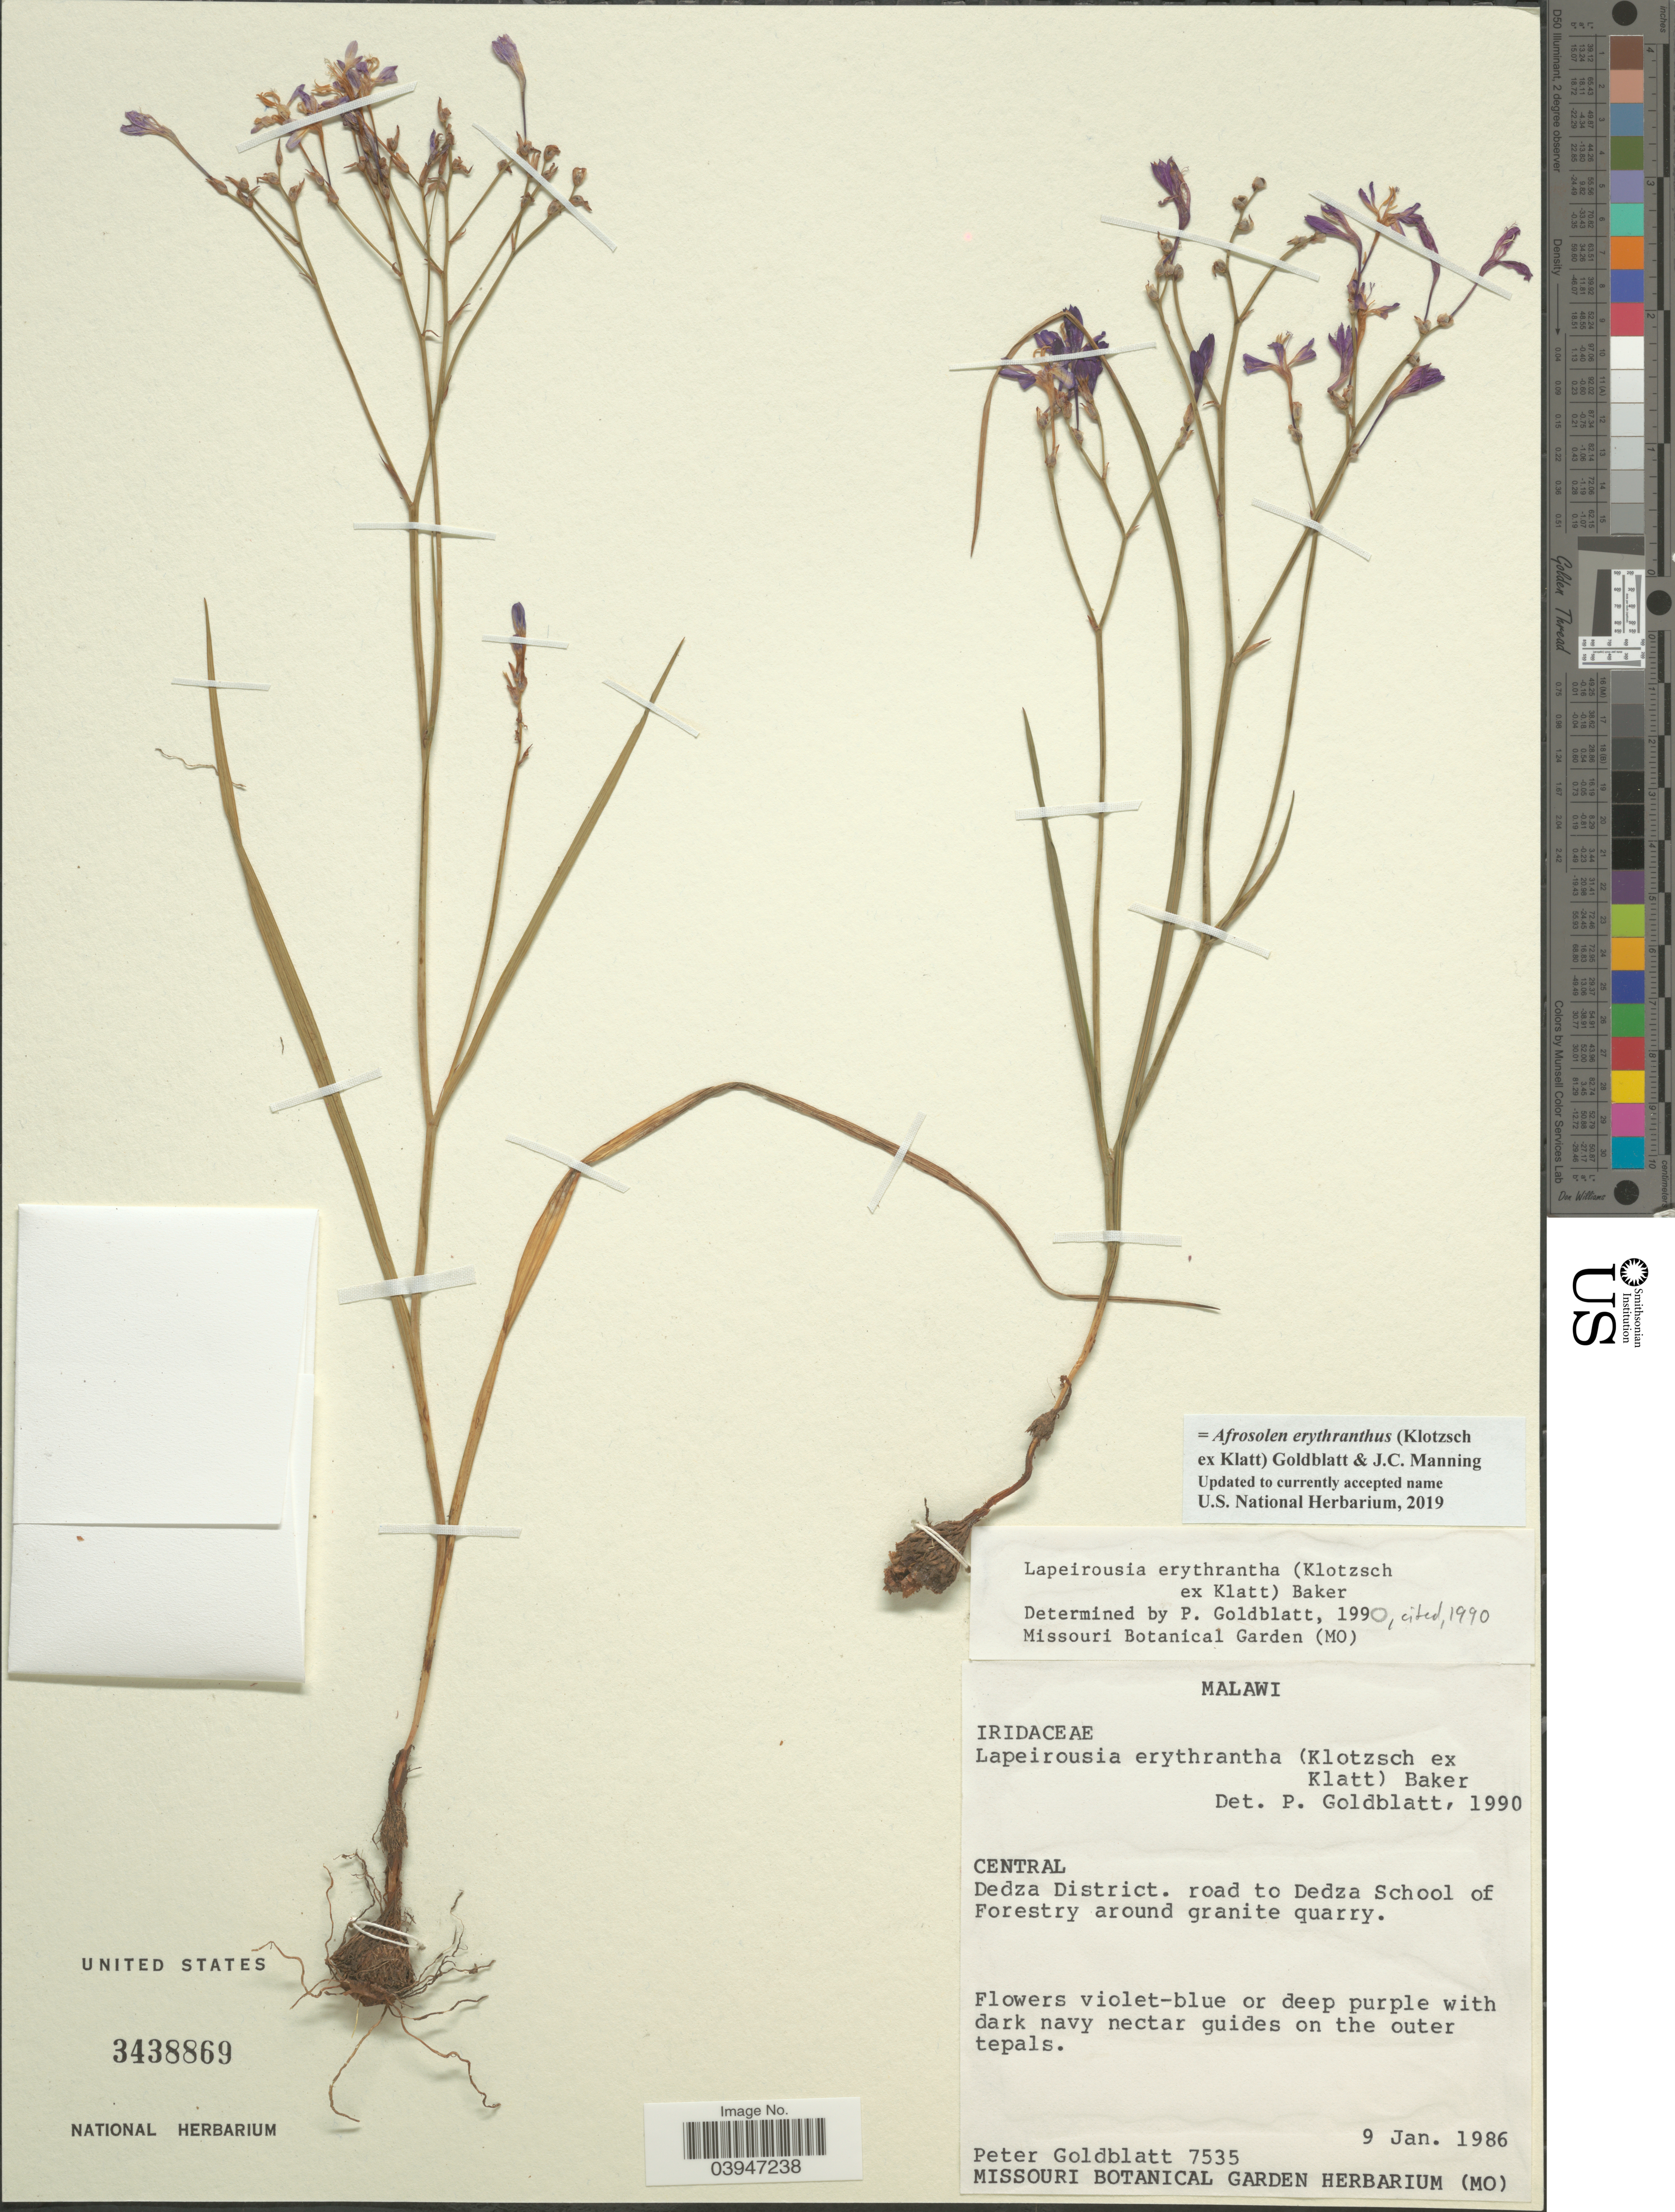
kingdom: Plantae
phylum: Tracheophyta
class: Liliopsida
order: Asparagales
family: Iridaceae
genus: Afrosolen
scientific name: Afrosolen erythranthus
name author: (Klotzsch ex Klatt) Goldblatt & J.C. Manning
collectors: P. Goldblatt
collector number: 7535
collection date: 1986-01-09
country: Malawi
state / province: Central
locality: Dedza District. road to Dedza School of Forestry.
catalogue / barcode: US 3438869